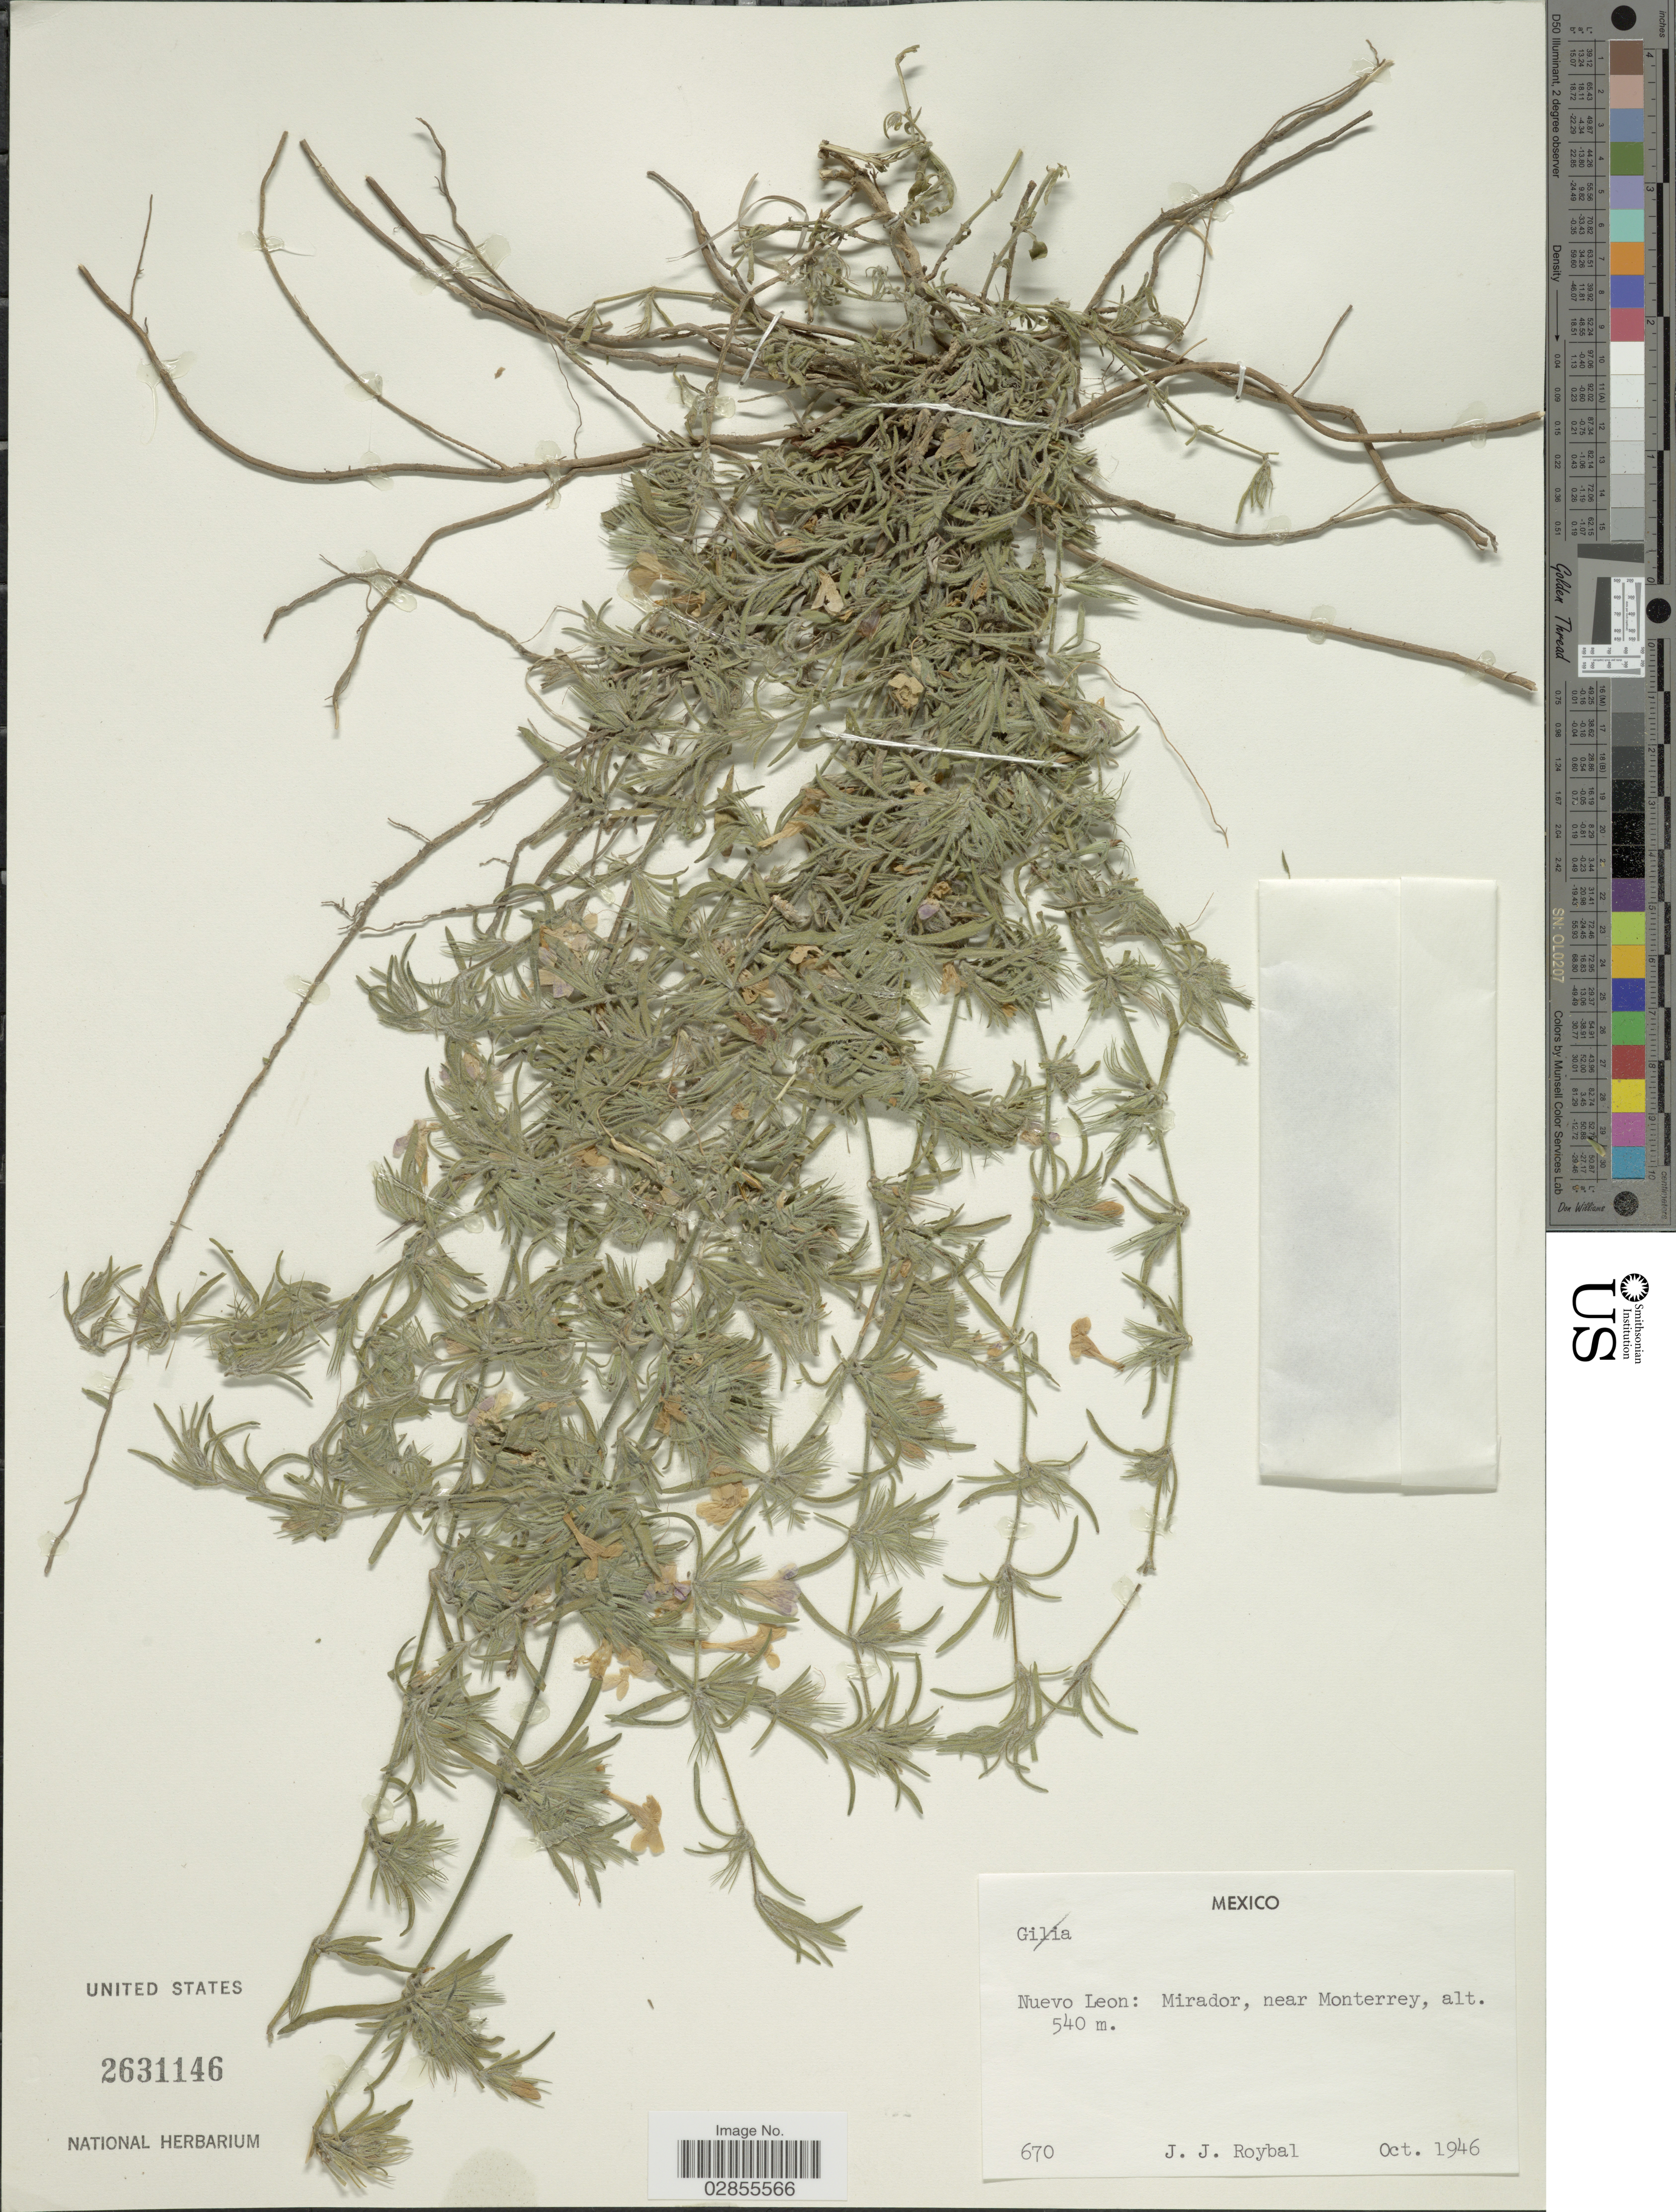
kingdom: Plantae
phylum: Tracheophyta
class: Magnoliopsida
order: Lamiales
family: Acanthaceae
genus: Dyschoriste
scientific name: Dyschoriste sp.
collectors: J. J. Roybal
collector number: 670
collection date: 1946-10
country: Mexico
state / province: Nuevo León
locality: Mirador, near Monterrey.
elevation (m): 540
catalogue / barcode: US 2631146